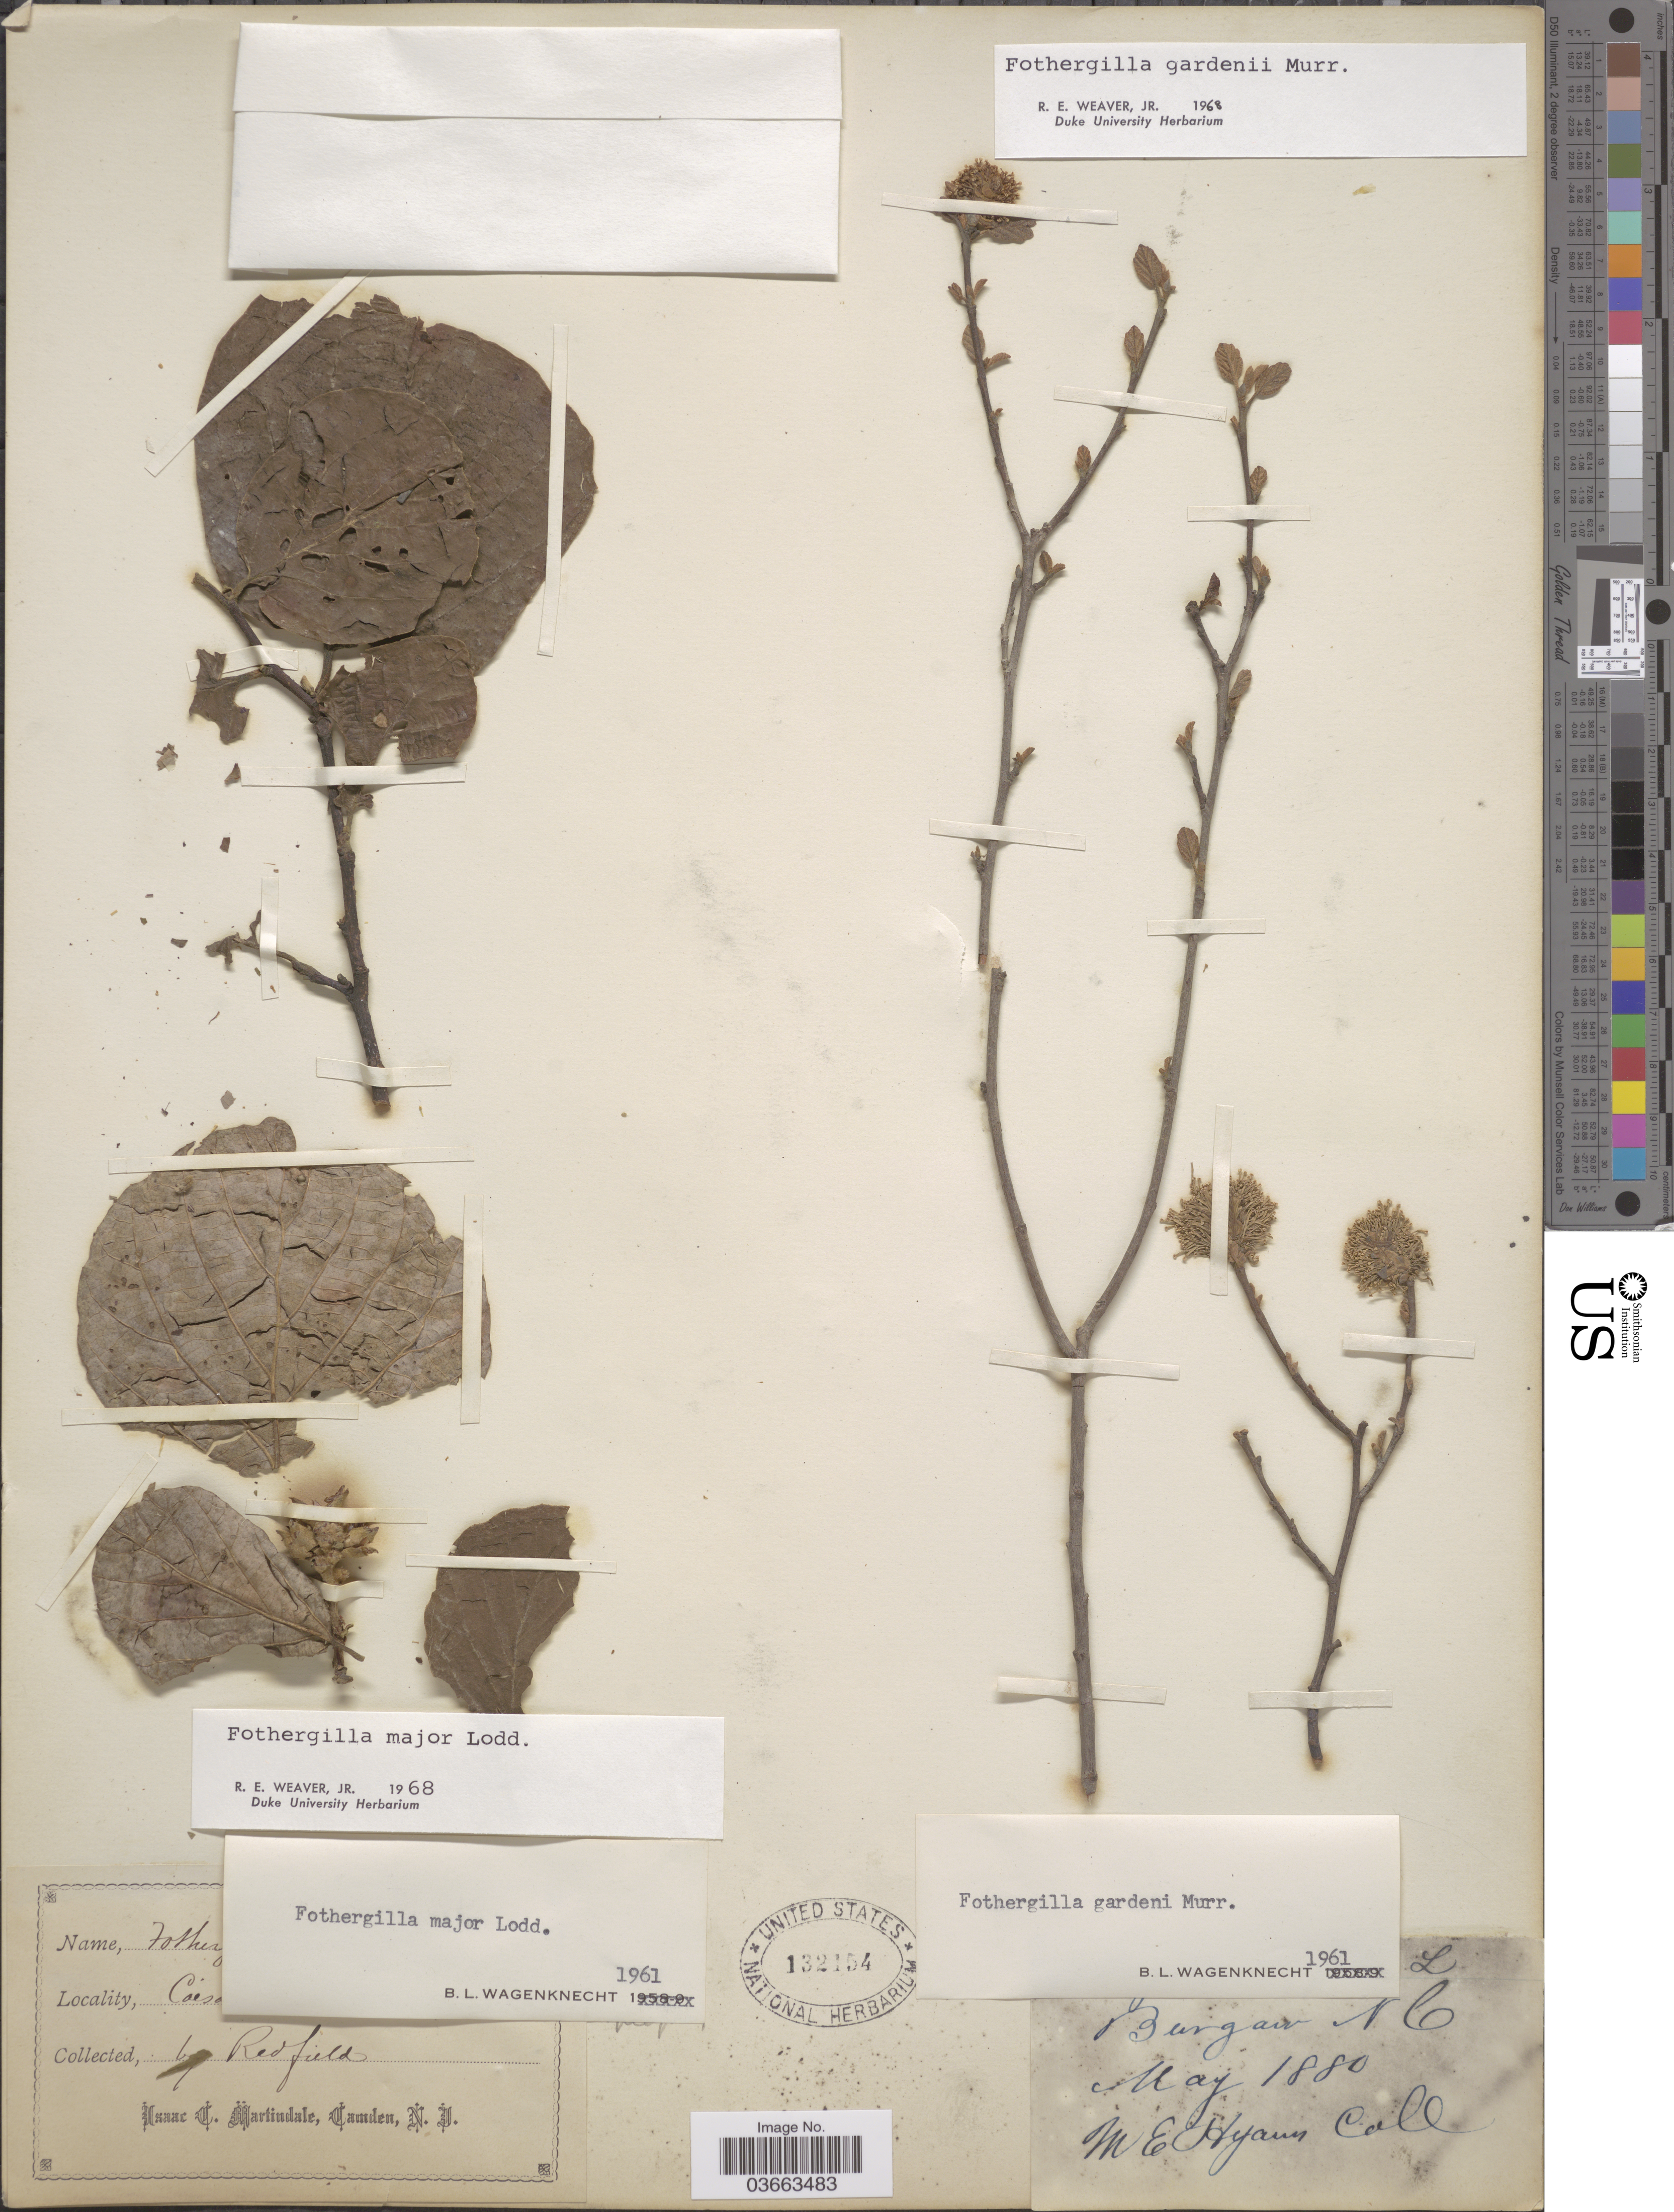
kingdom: Plantae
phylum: Tracheophyta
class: Magnoliopsida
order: Saxifragales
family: Hamamelidaceae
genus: Fothergilla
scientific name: Fothergilla major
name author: Lodd.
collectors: Redfield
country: United States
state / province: New Jersey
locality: Caesa!.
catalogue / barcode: US 132154